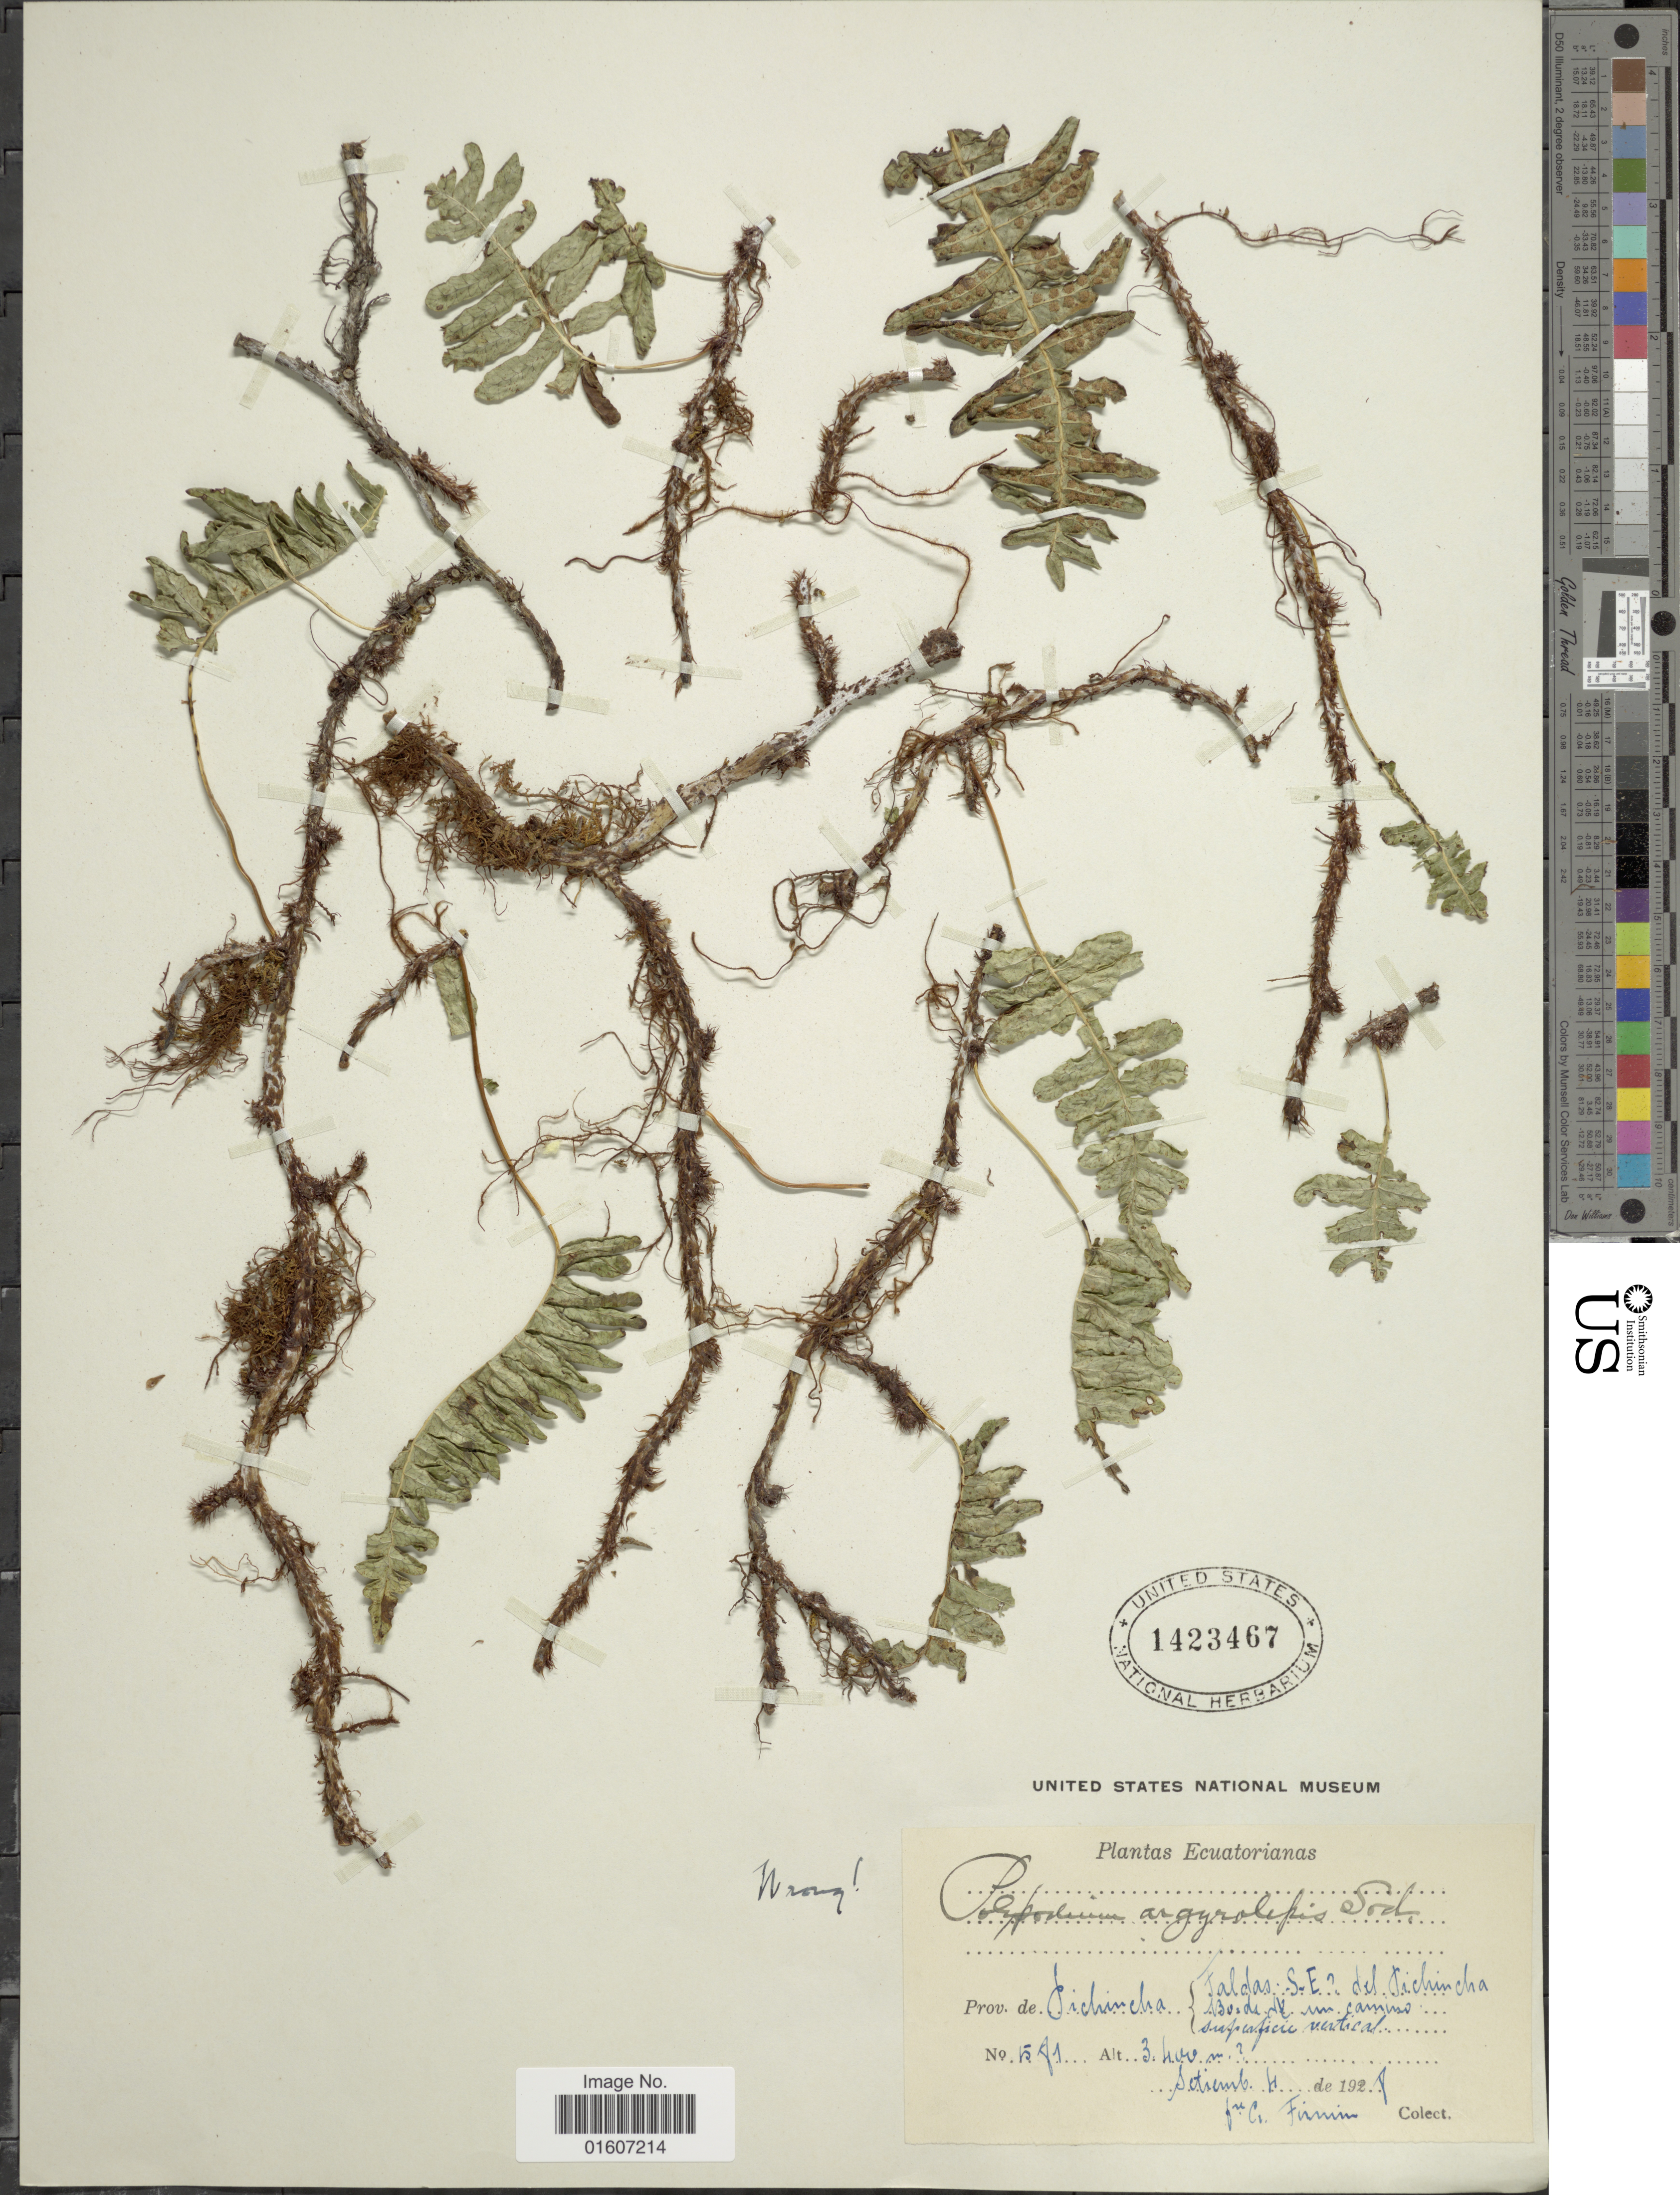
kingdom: Plantae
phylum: Tracheophyta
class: Polypodiopsida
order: Polypodiales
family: Polypodiaceae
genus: Serpocaulon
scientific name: Serpocaulon sp.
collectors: G. Firmin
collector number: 1581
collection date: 1928-09-04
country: Ecuador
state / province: Pichincha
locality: Faldas S.E. del Pichincha Borde de un camino superficie vertical.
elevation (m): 3400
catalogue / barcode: US 1423467